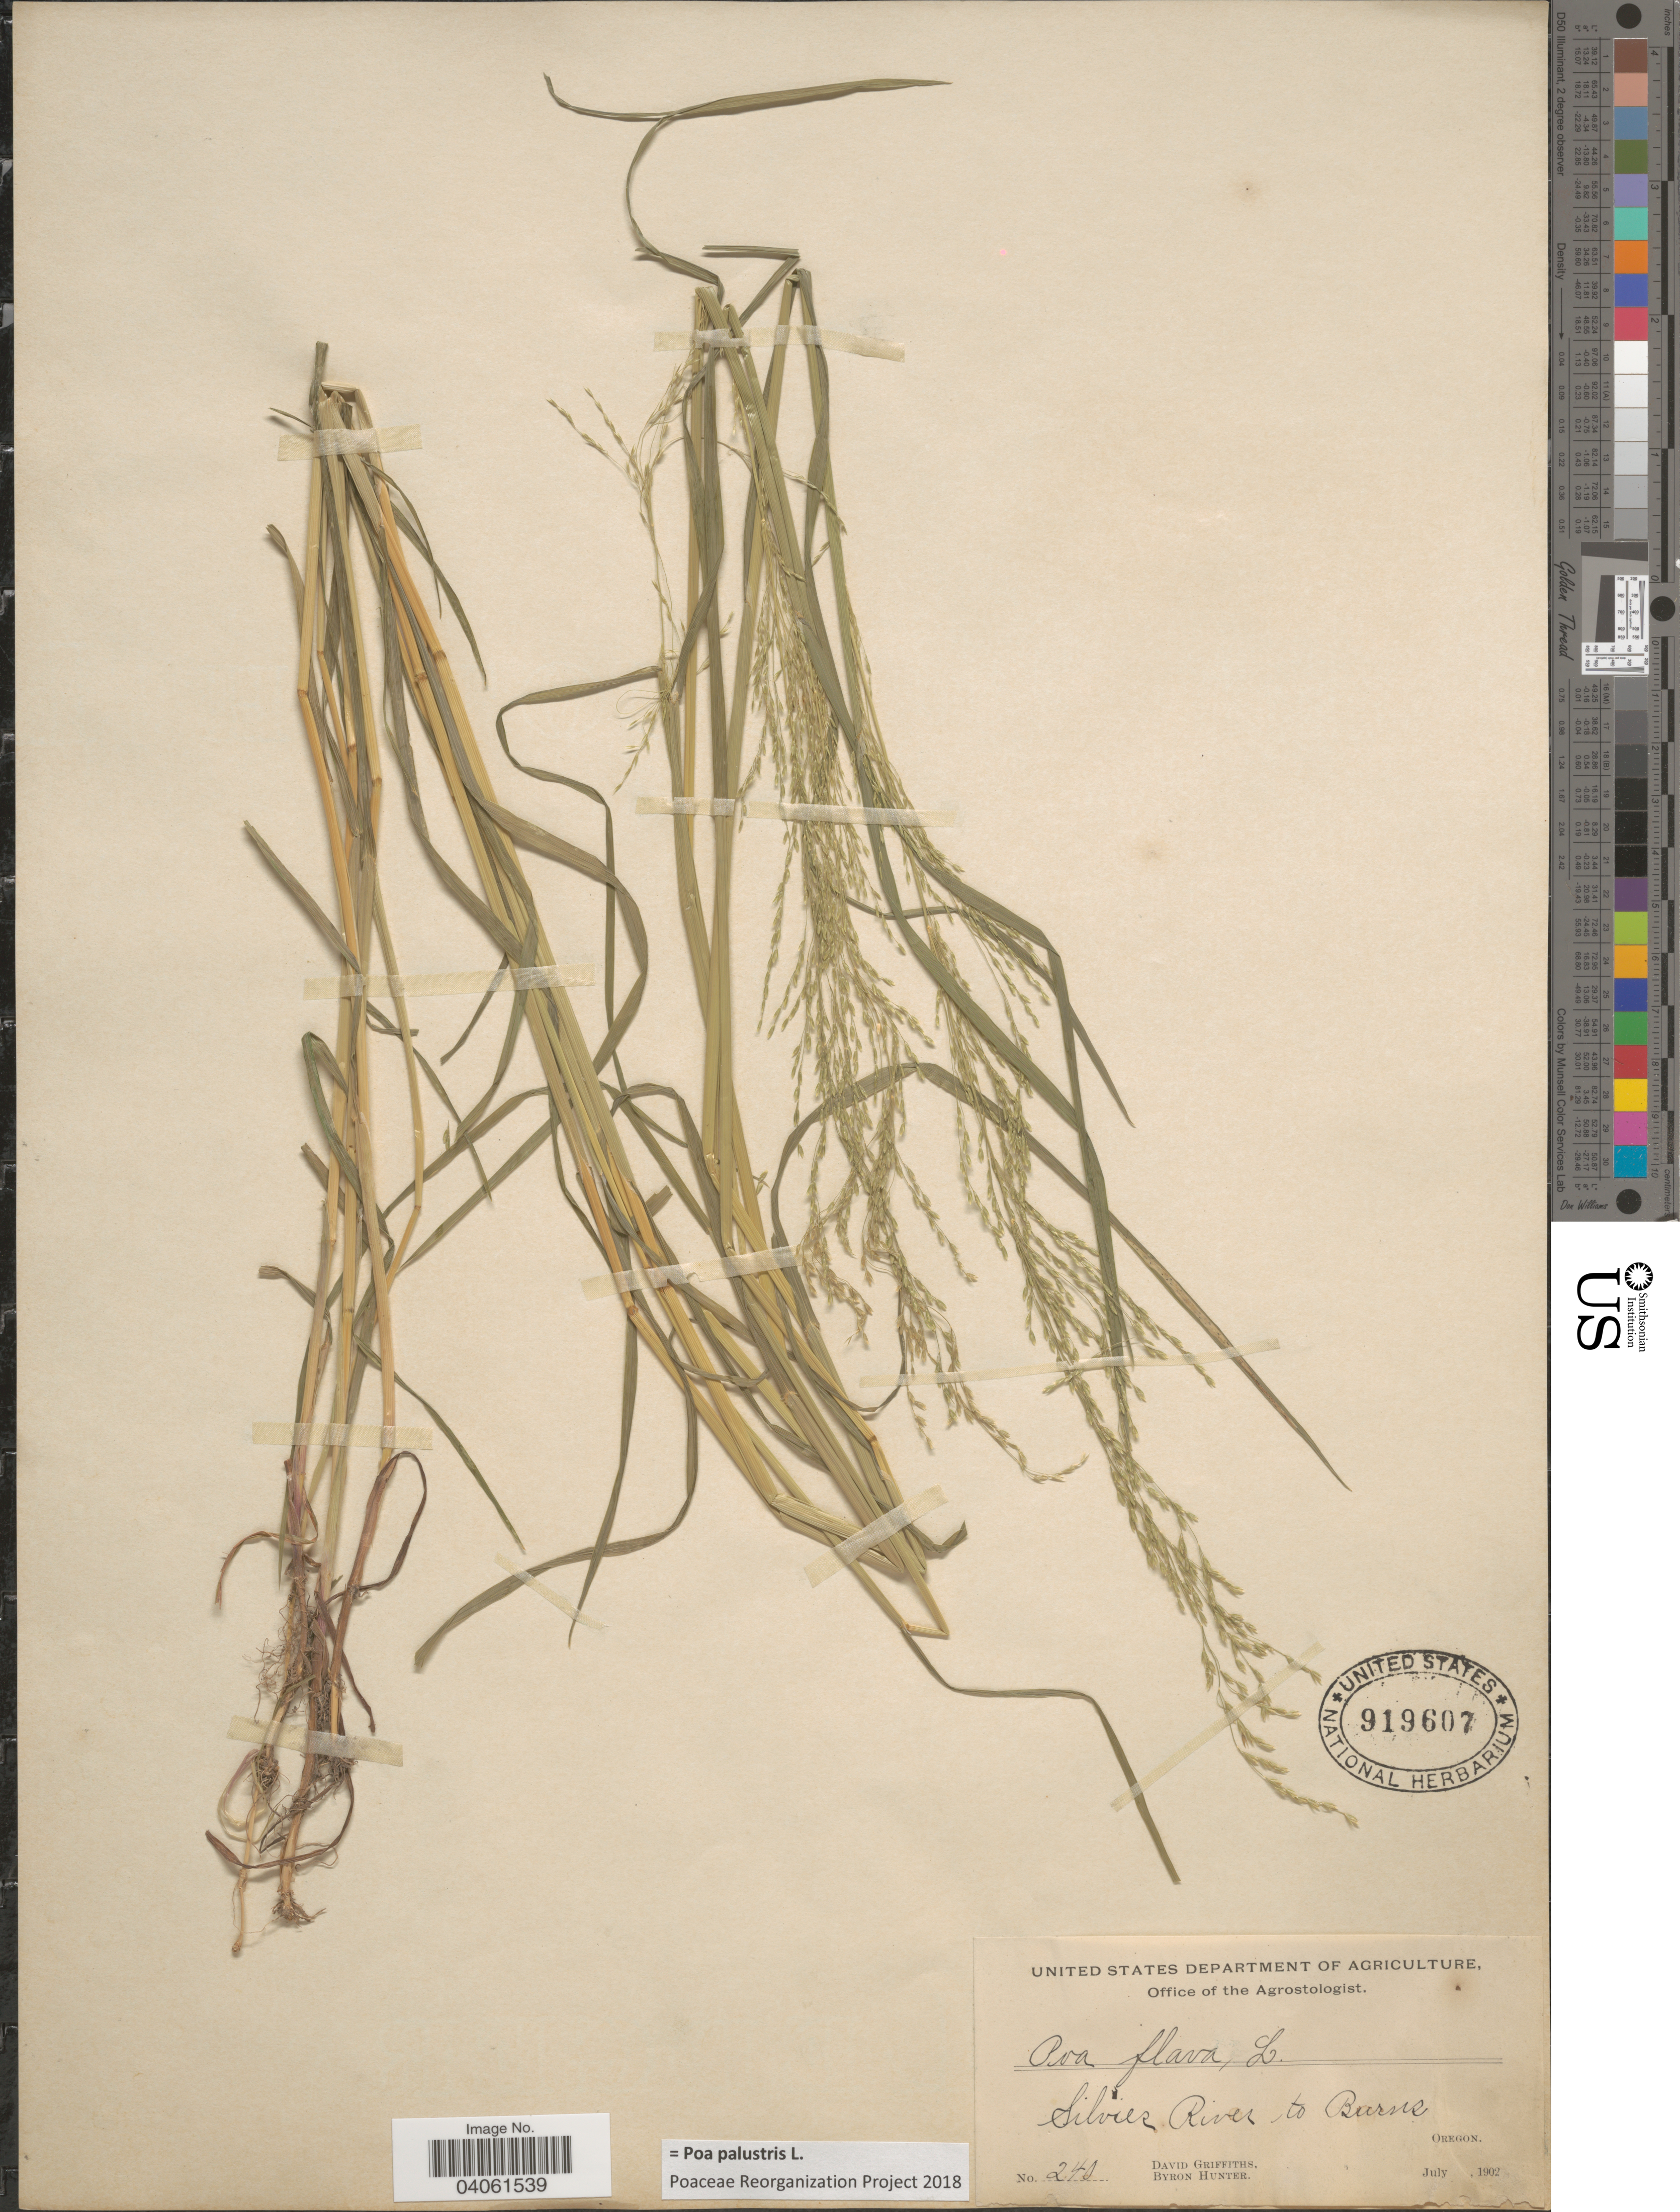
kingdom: Plantae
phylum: Tracheophyta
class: Liliopsida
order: Poales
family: Poaceae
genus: Poa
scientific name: Poa palustris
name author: L.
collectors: D. Griffiths & B. Hunter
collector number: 240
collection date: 1902-07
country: United States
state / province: Oregon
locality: Silvies River to Burns.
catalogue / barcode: US 919607